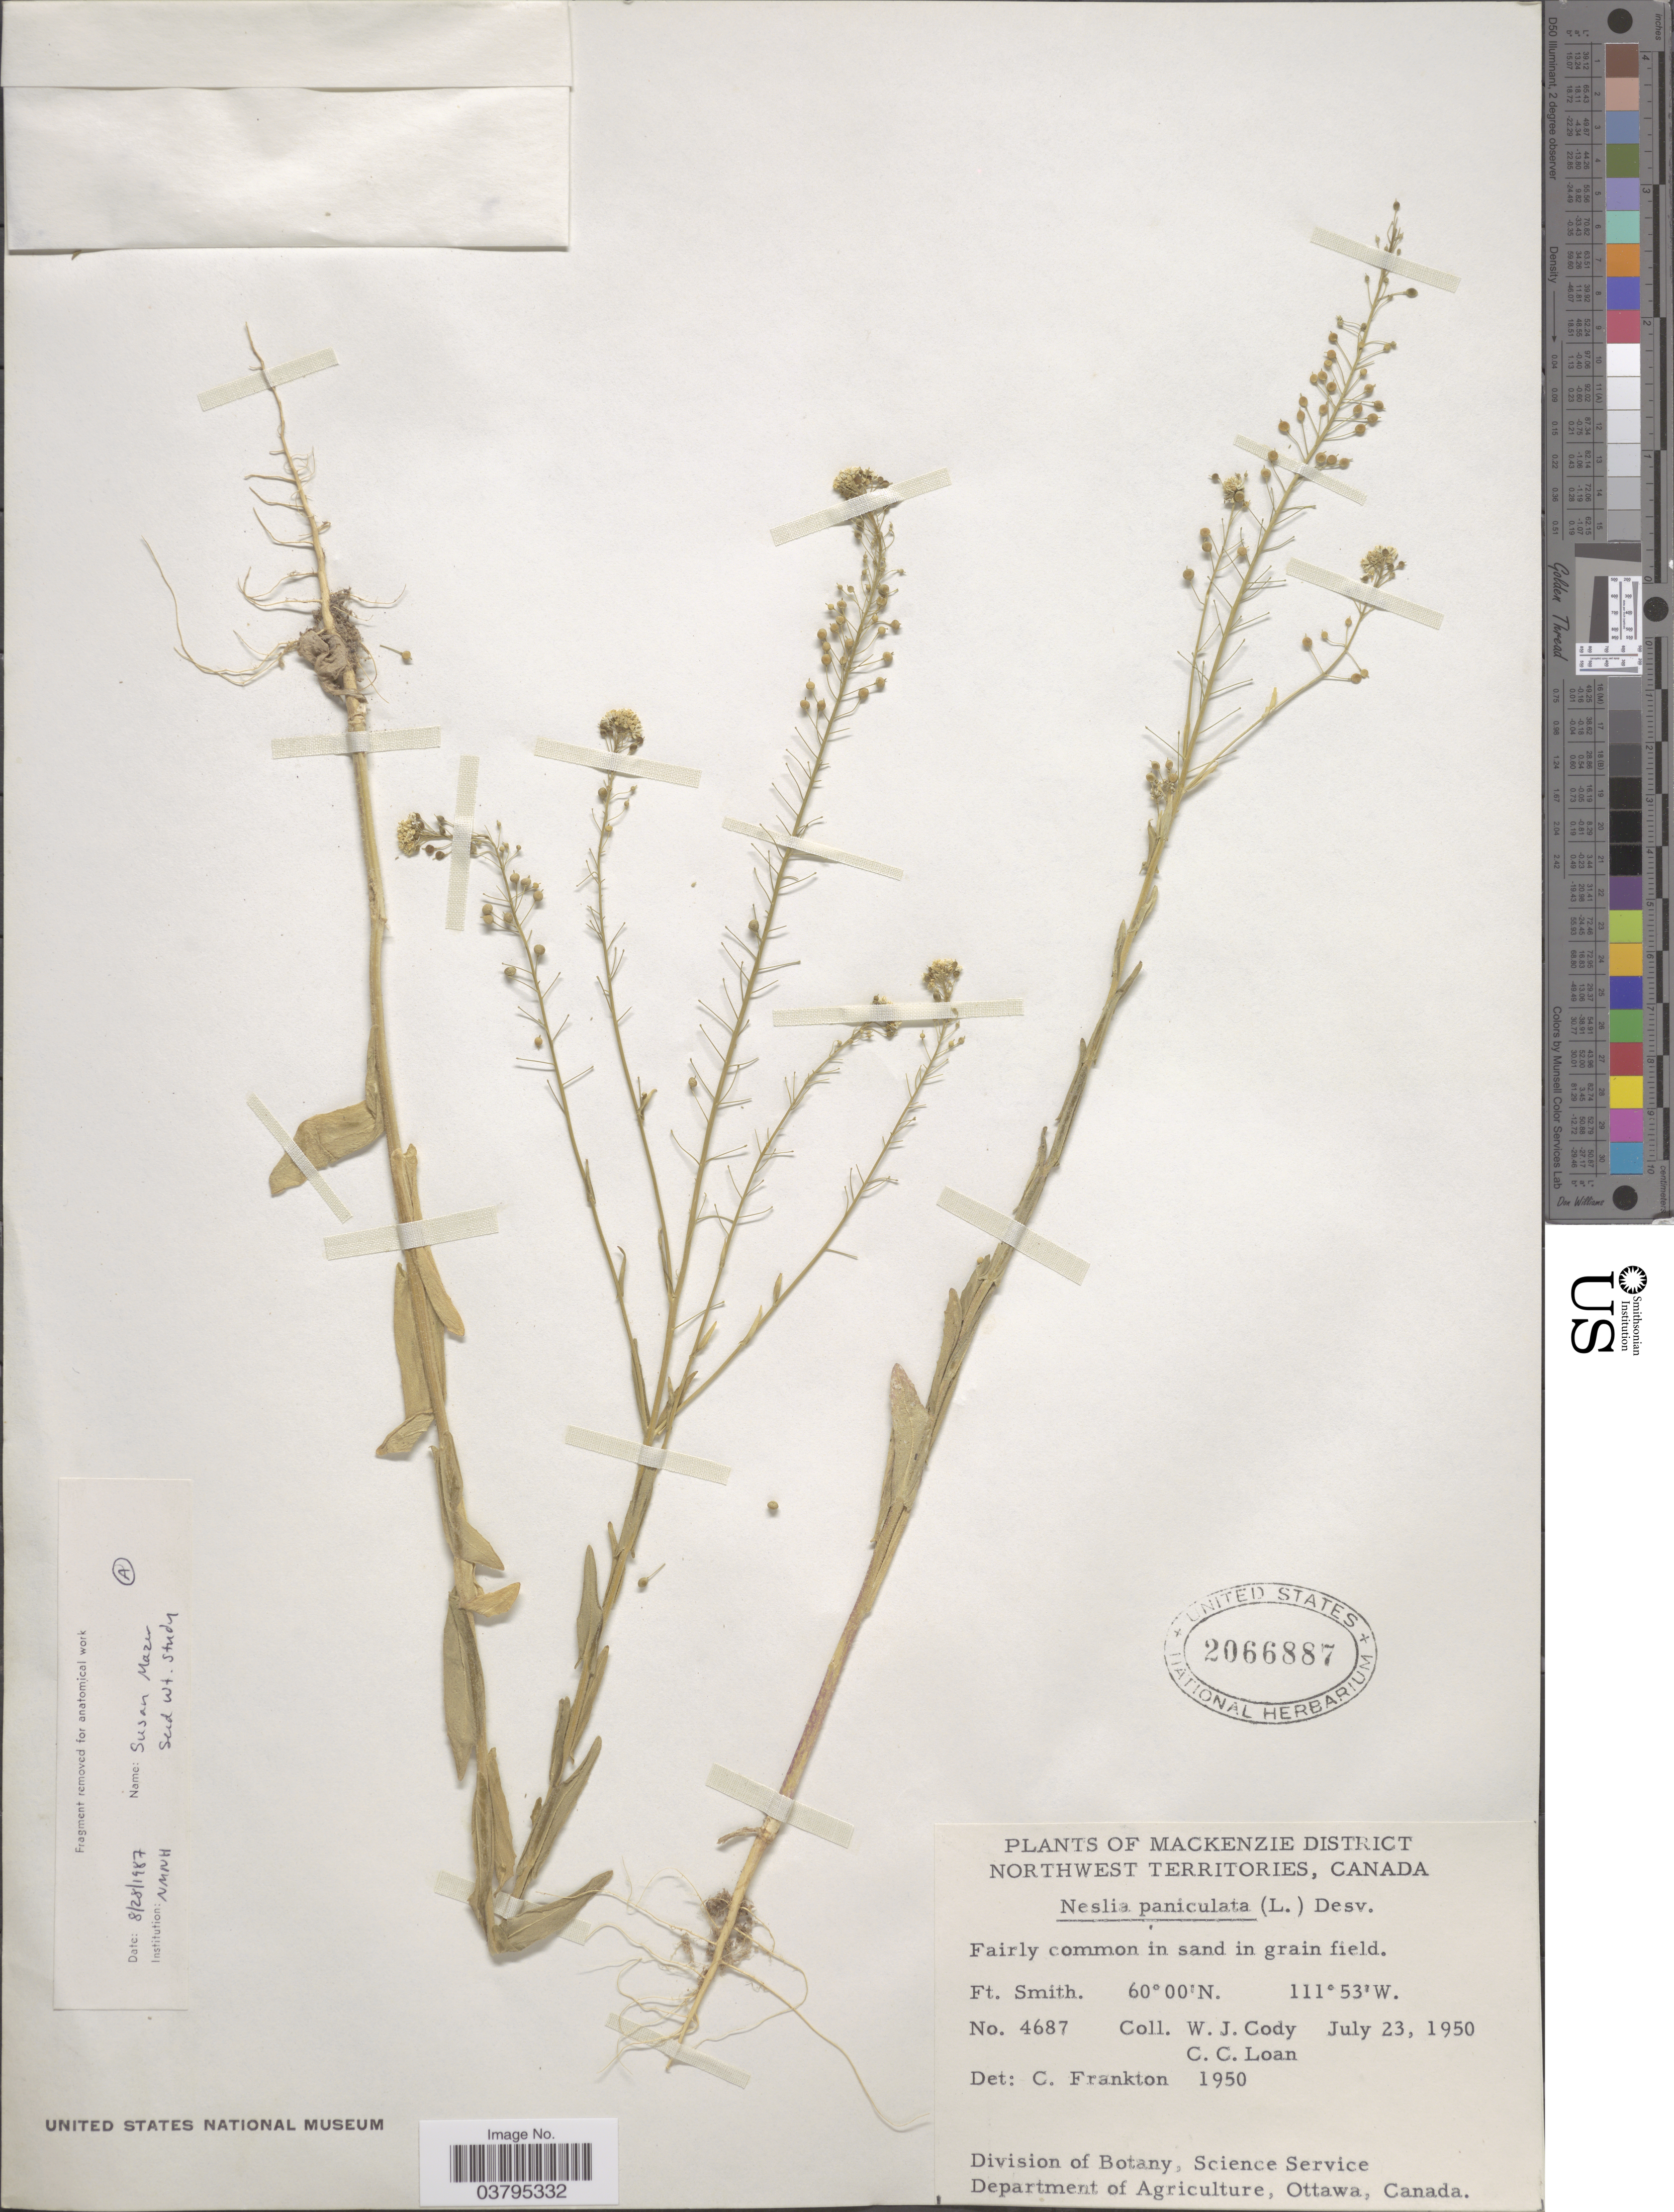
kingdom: Plantae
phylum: Tracheophyta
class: Magnoliopsida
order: Brassicales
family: Brassicaceae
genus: Neslia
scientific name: Neslia paniculata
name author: (L.) Desv.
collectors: W. Cody & C. Loan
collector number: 4687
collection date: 1950-07-23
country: Canada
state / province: Northwest Territories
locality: Mackenzie District. Fairly common in sand in grain field. Ft. Smith.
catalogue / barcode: US 2066887